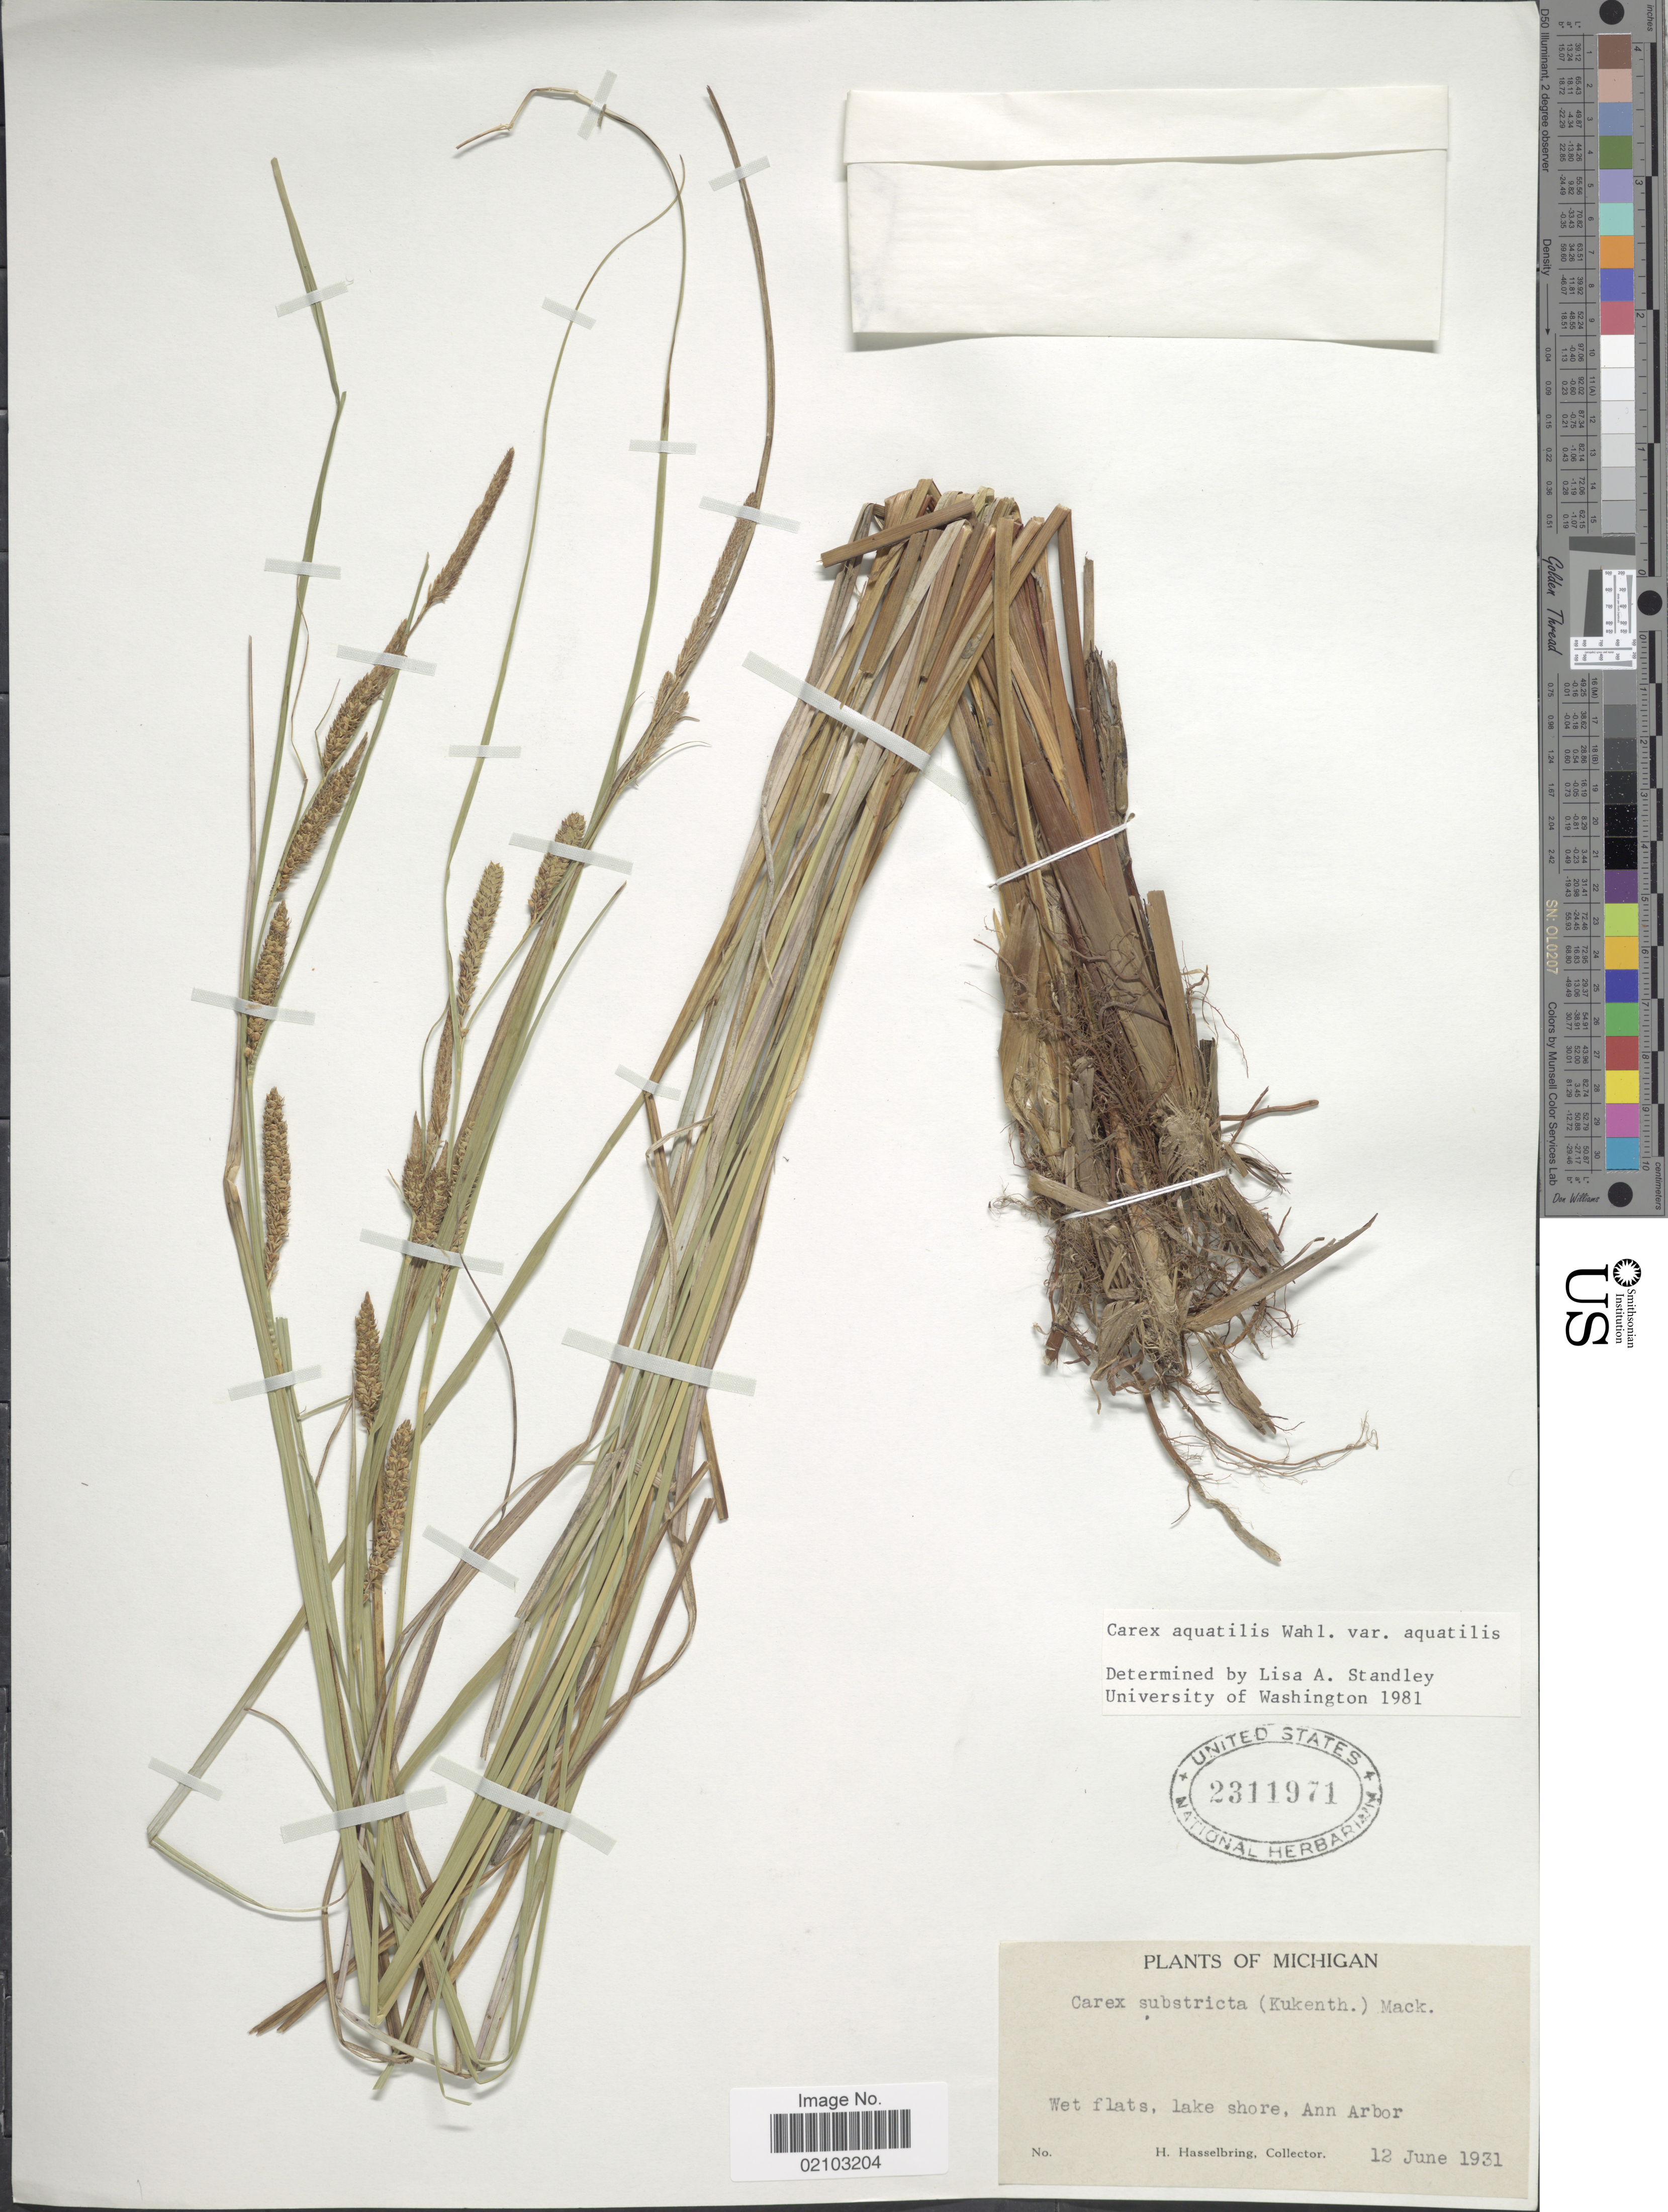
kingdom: Plantae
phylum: Tracheophyta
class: Liliopsida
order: Poales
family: Cyperaceae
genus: Carex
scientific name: Carex aquatilis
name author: Wahlenb.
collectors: H. Hasselbring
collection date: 1931-06-12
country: United States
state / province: Michigan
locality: Wet flats, lake shore, Ann Arbor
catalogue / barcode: US 2311971